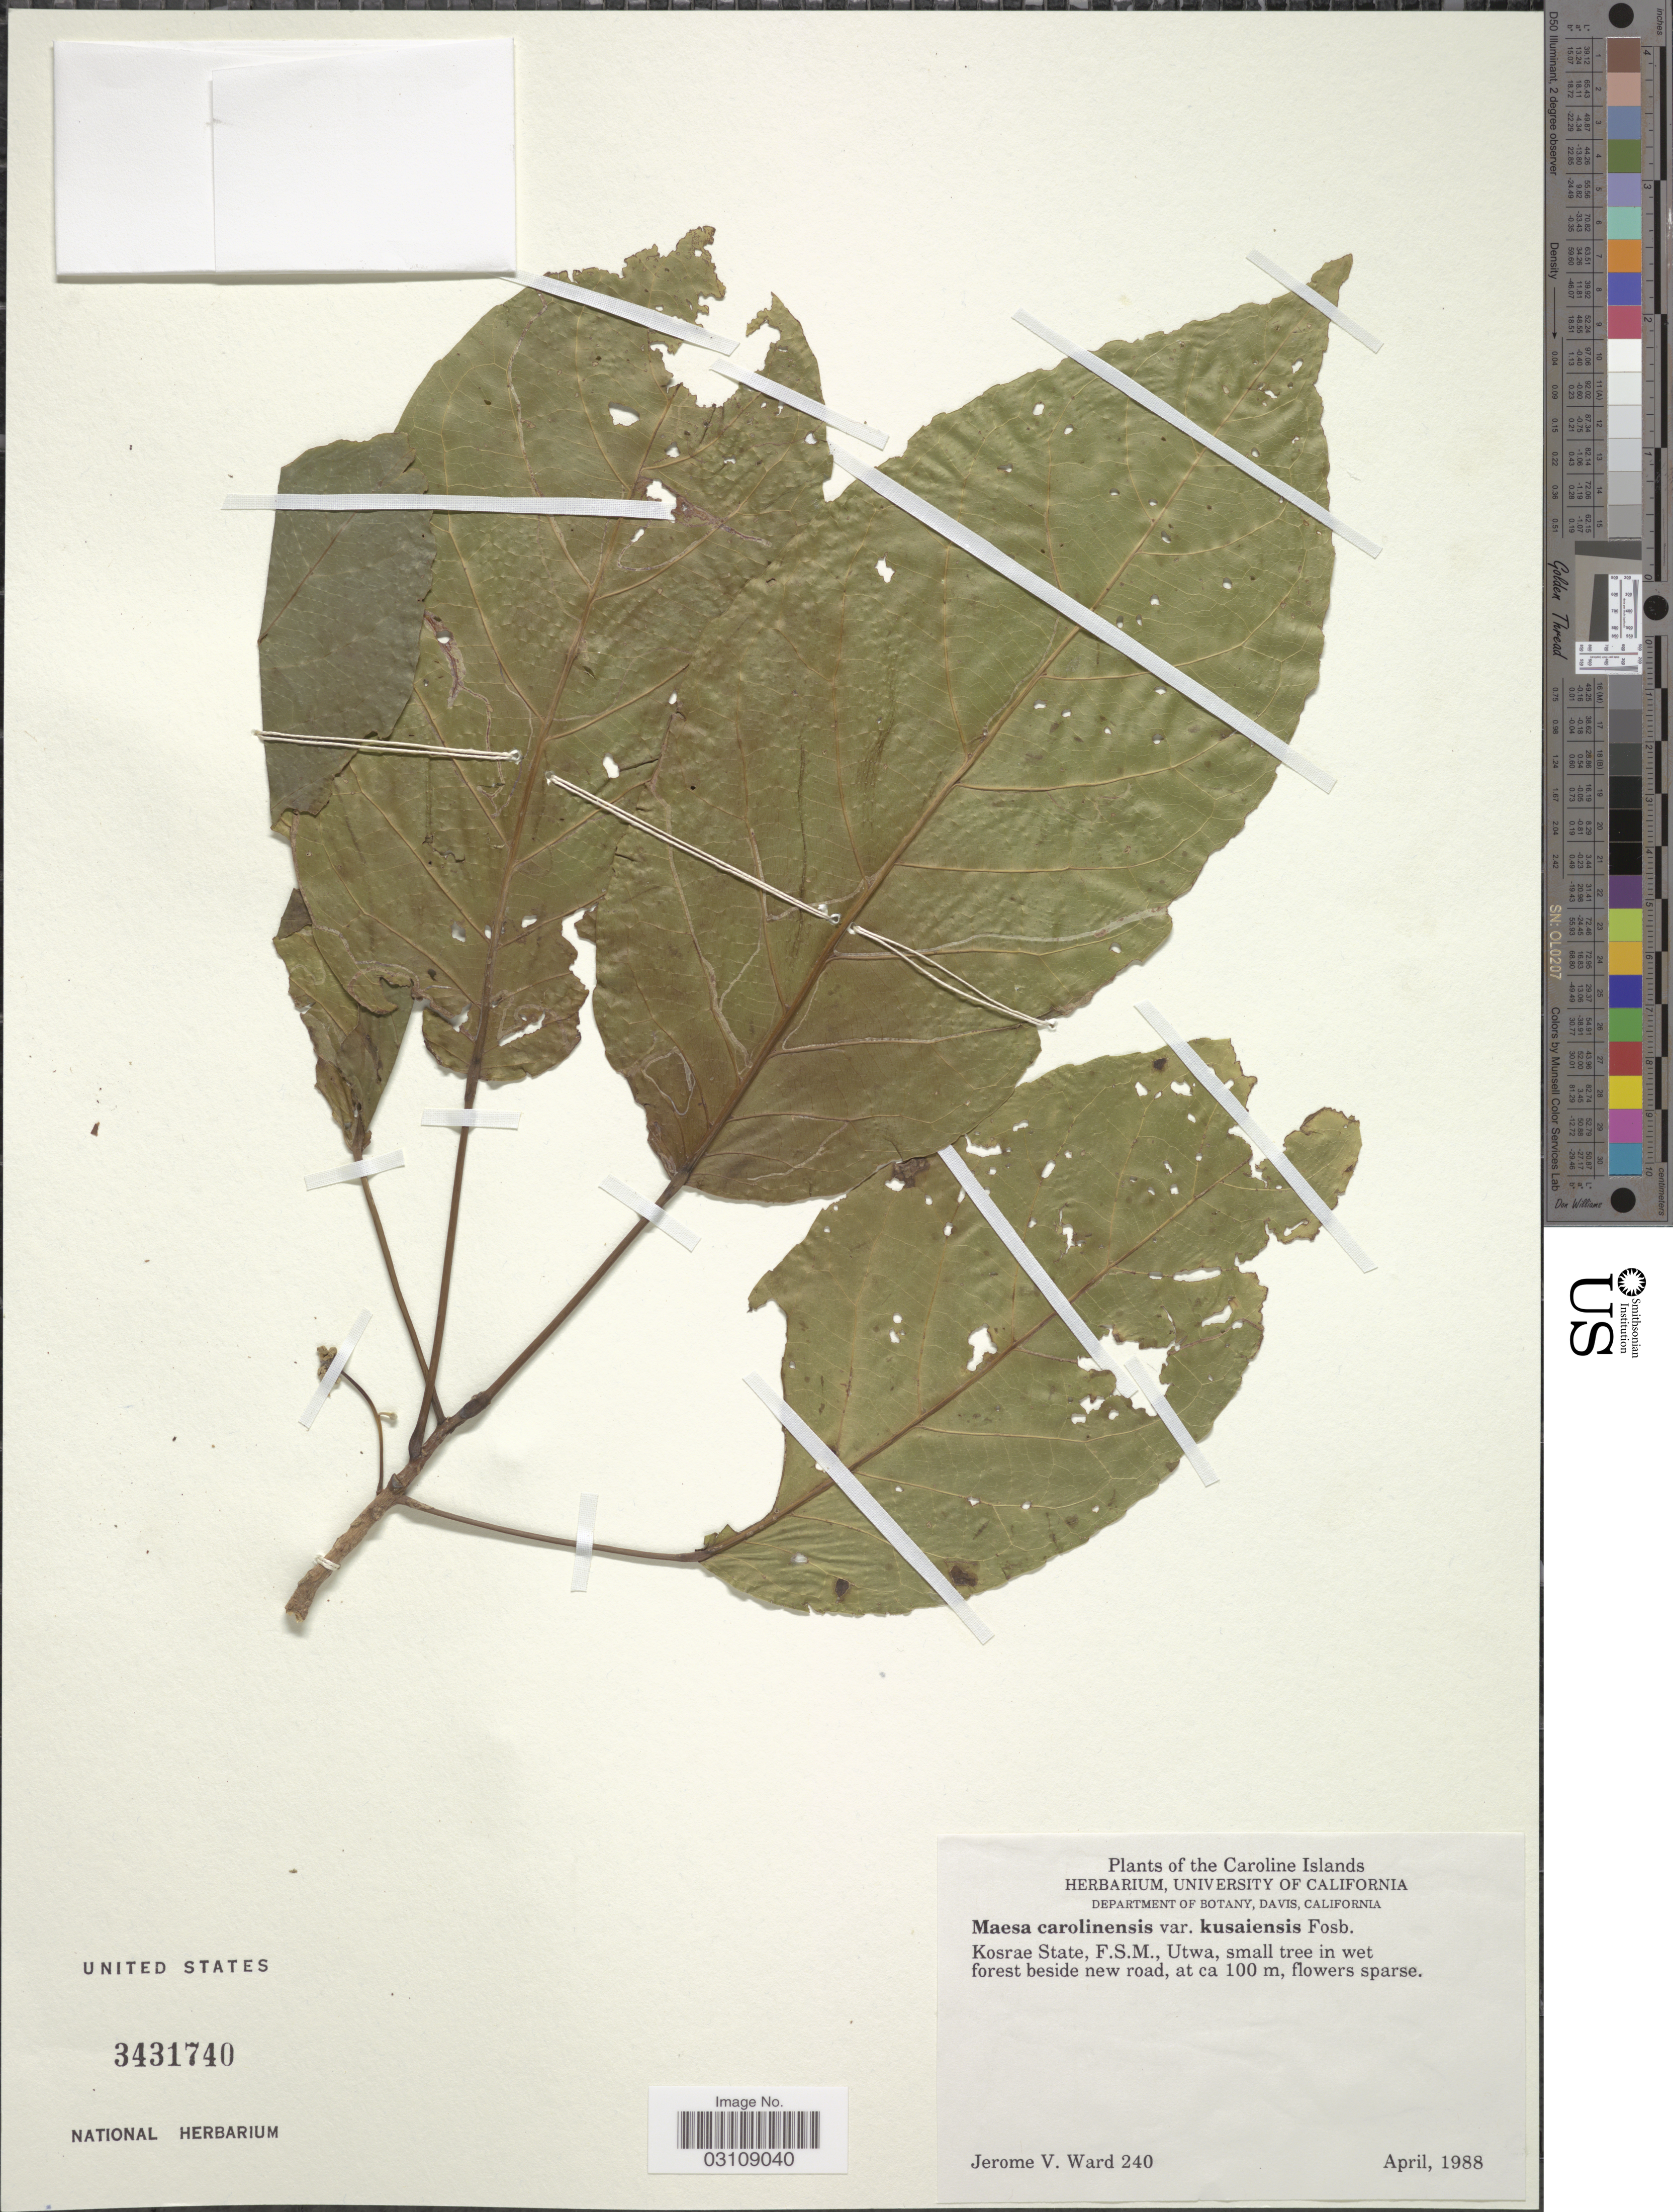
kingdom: Plantae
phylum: Tracheophyta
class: Magnoliopsida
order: Ericales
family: Primulaceae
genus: Maesa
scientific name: Maesa carolinensis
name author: Mez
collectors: J. V. Ward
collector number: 240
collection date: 1988-04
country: Micronesia, Federated States of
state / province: Kosrae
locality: Caroline Islands, Kosrae State, F.S.M., Utwa, small tree in wet forest beside new road.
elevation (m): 100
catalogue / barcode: US 3431740